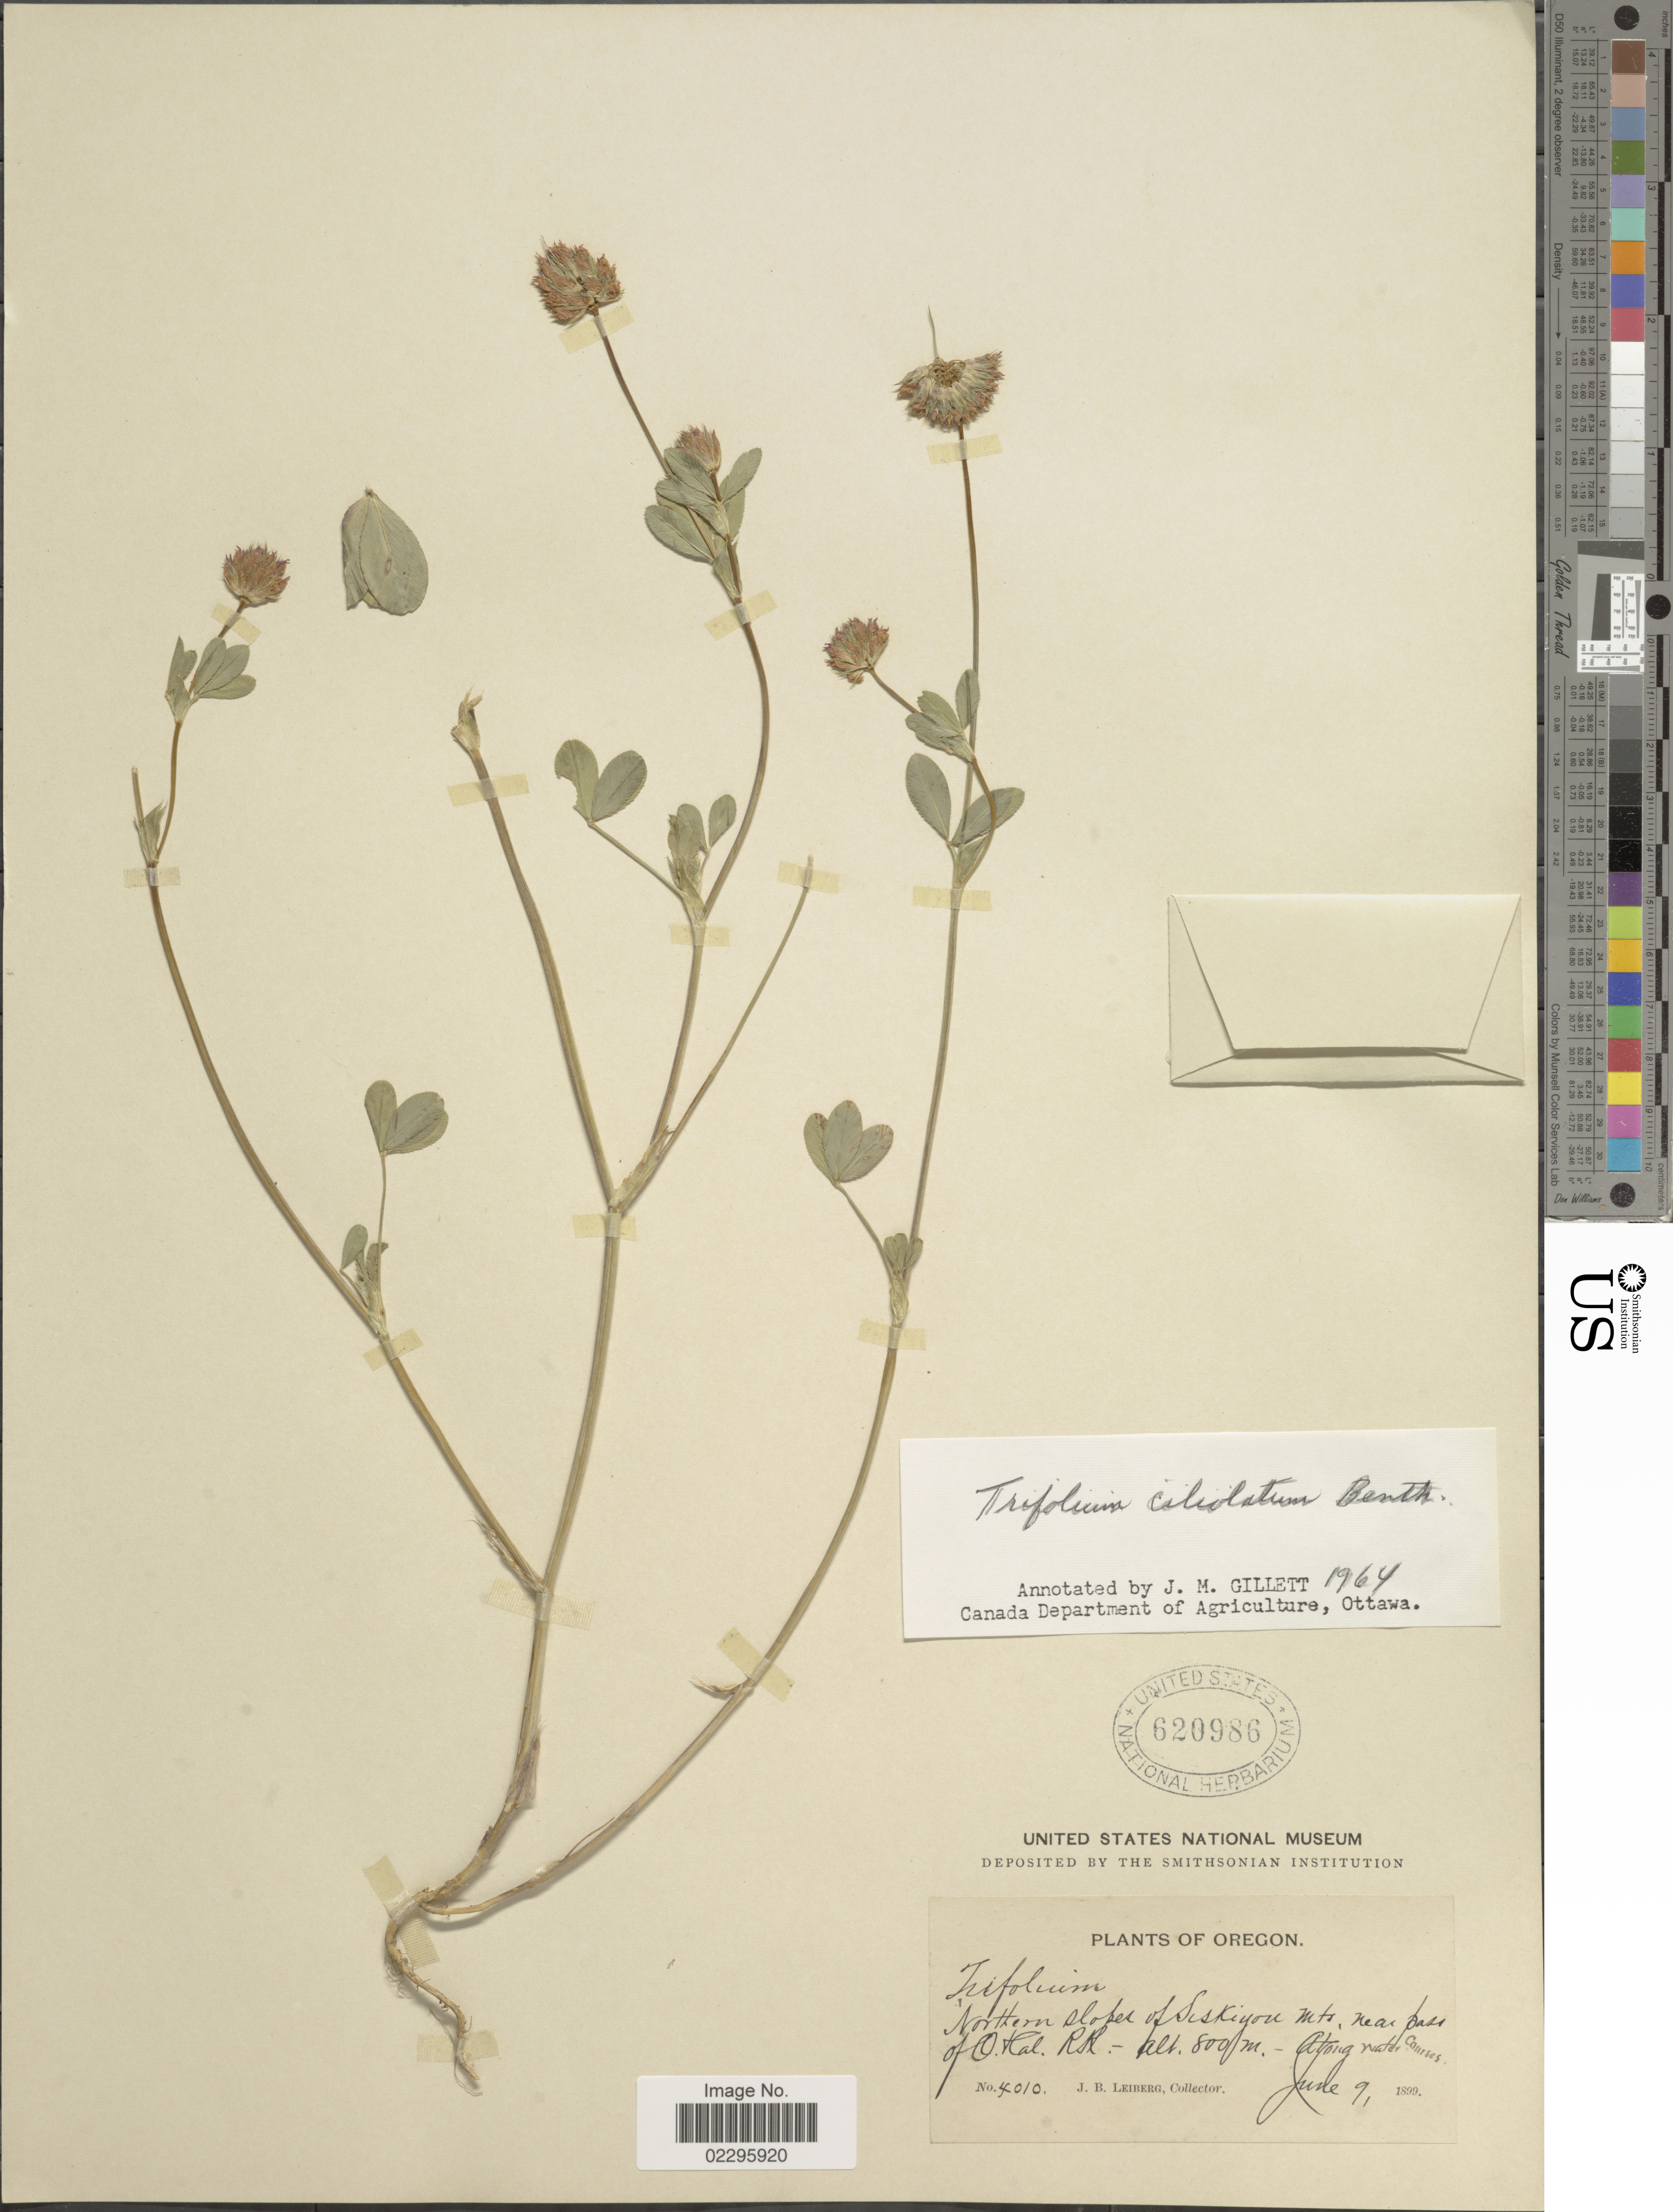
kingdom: Plantae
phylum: Tracheophyta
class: Magnoliopsida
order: Fabales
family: Fabaceae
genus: Trifolium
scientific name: Trifolium ciliolatum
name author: Benth.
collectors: J. B. Leiberg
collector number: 4010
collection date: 1899-06-09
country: United States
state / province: Oregon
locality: Northern slope of Siskiyou Mts., near pass of O.+ Cal. R.R. [Oregon + California Railroad], along water courses.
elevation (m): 800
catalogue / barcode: US 620986